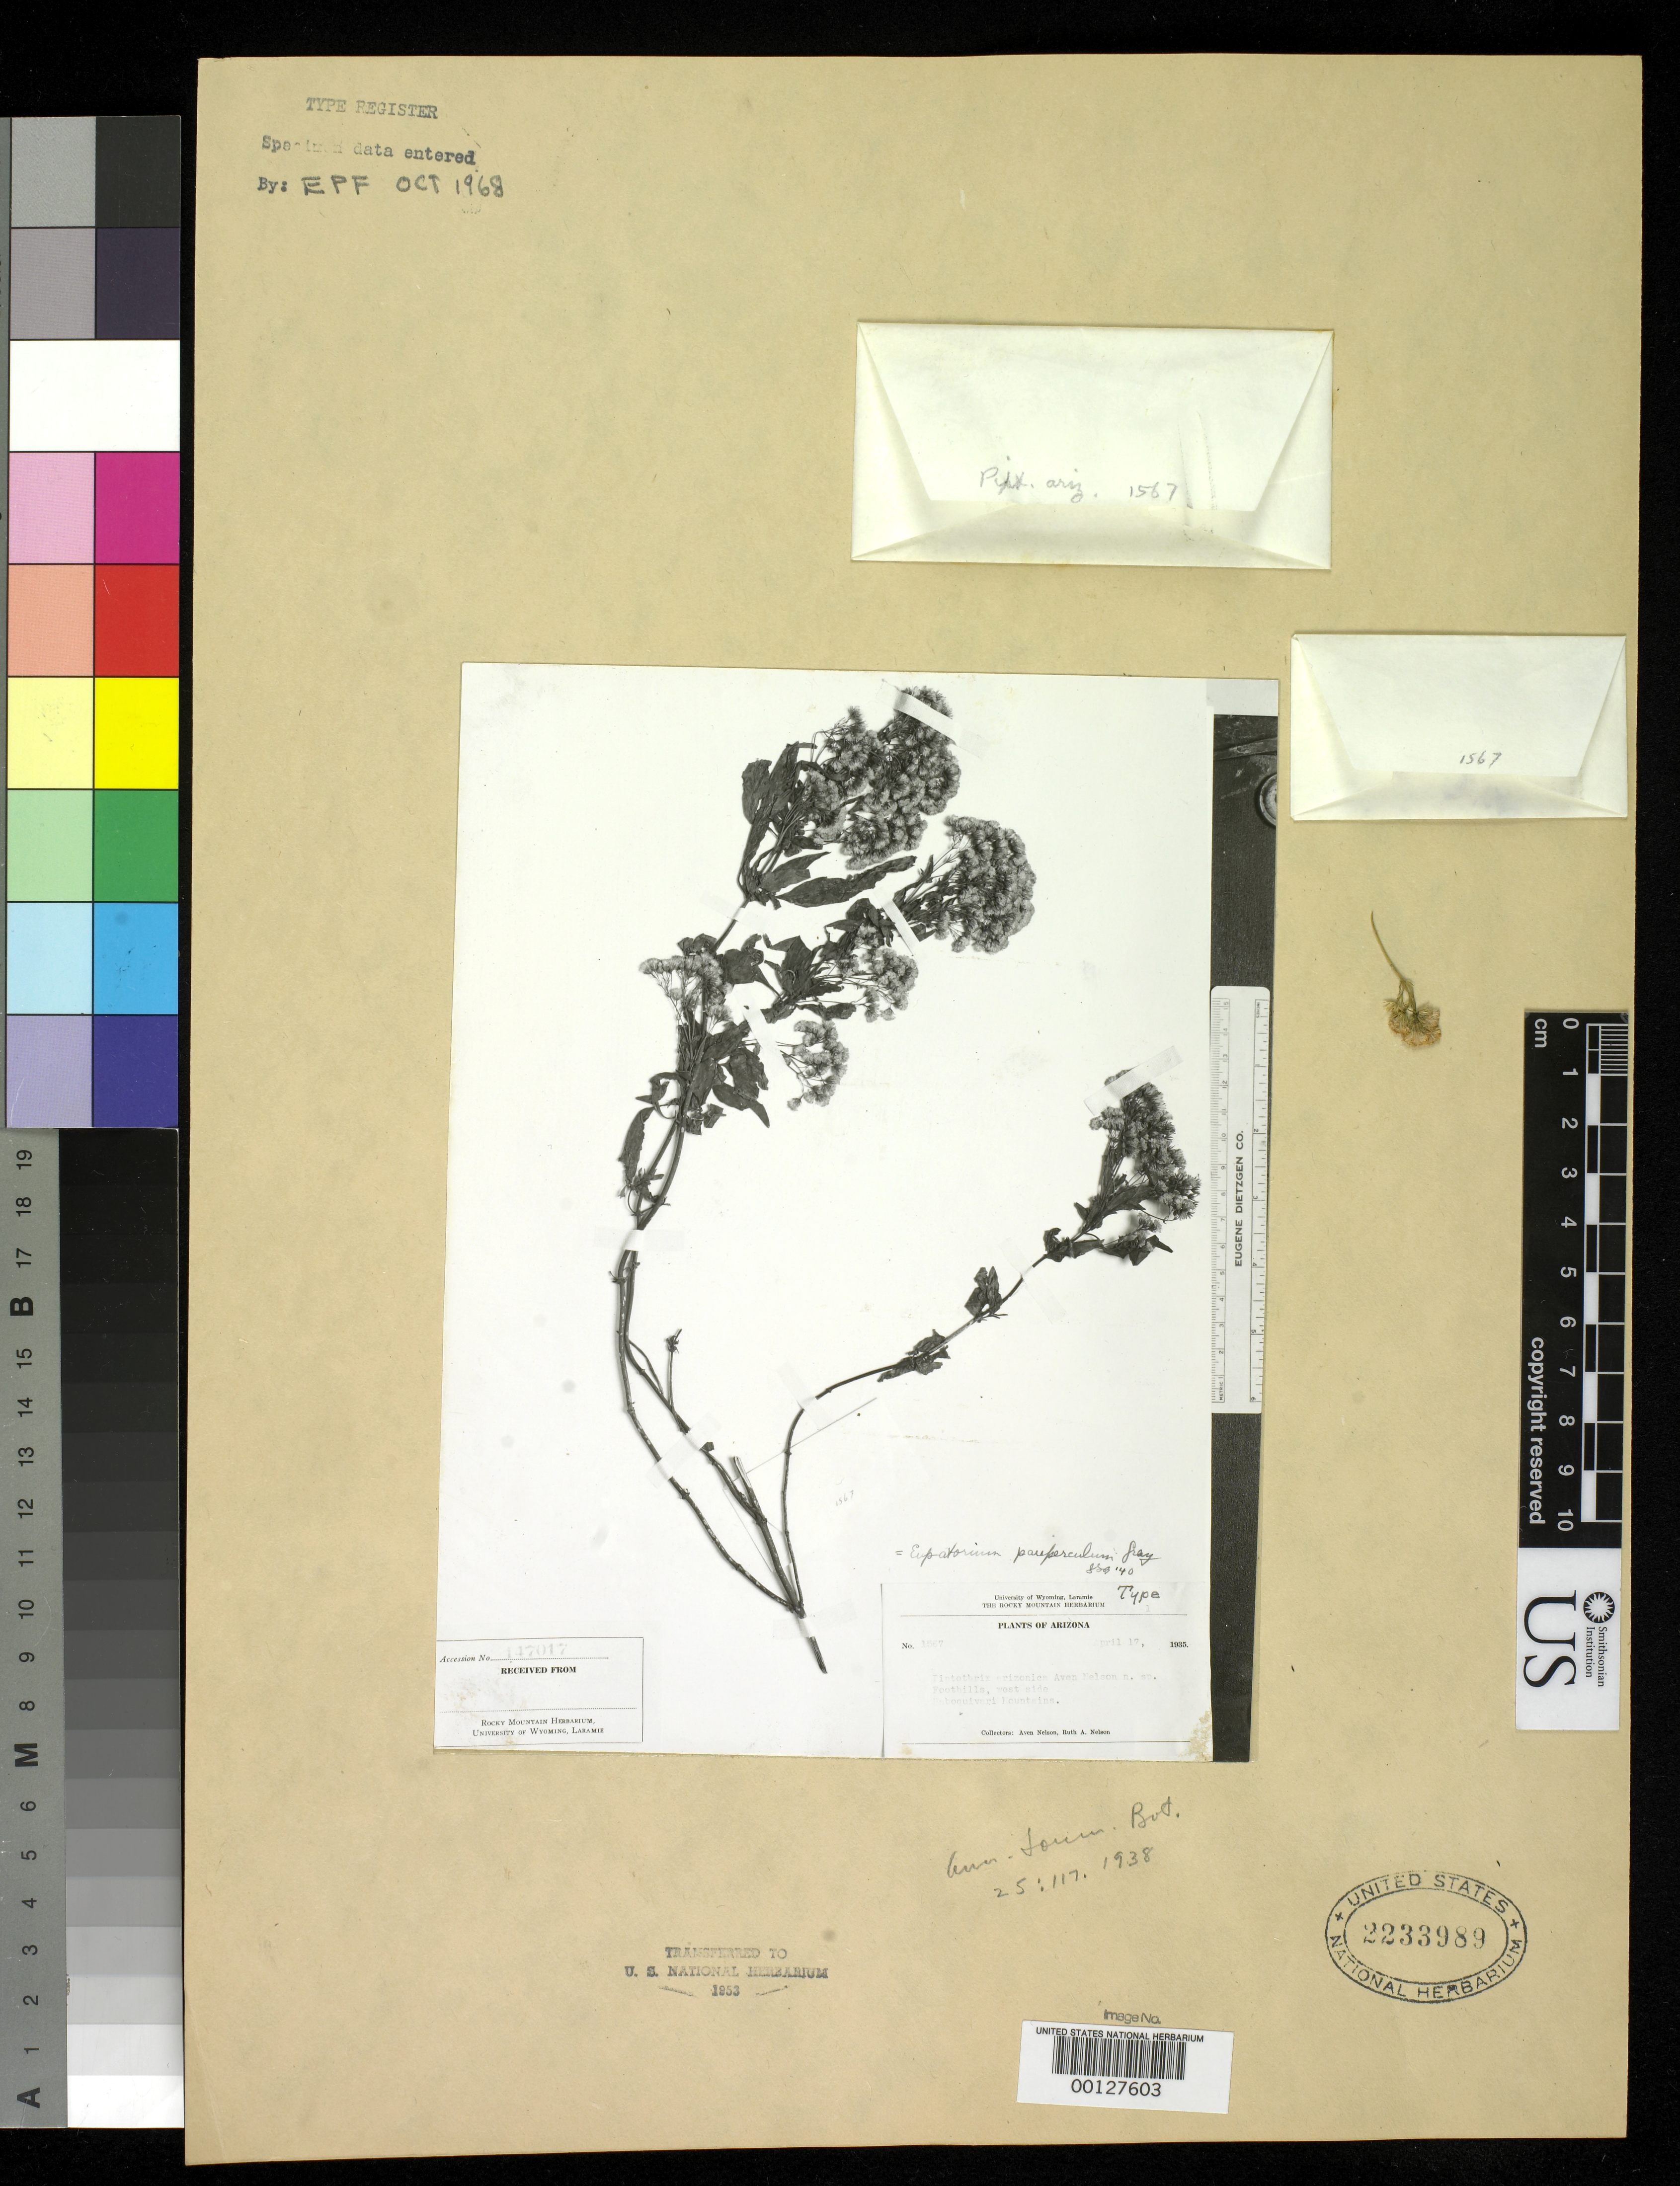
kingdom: Plantae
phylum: Tracheophyta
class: Magnoliopsida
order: Asterales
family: Asteraceae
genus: Piptothrix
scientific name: Piptothrix arizonica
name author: A. Nelson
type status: Isotype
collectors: A. Nelson & R. A. Nelson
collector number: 1567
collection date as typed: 17 Apr 1935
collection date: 1935-04-17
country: United States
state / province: Arizona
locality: Foothills W side of Baboquivari Mts.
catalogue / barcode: US 2233989